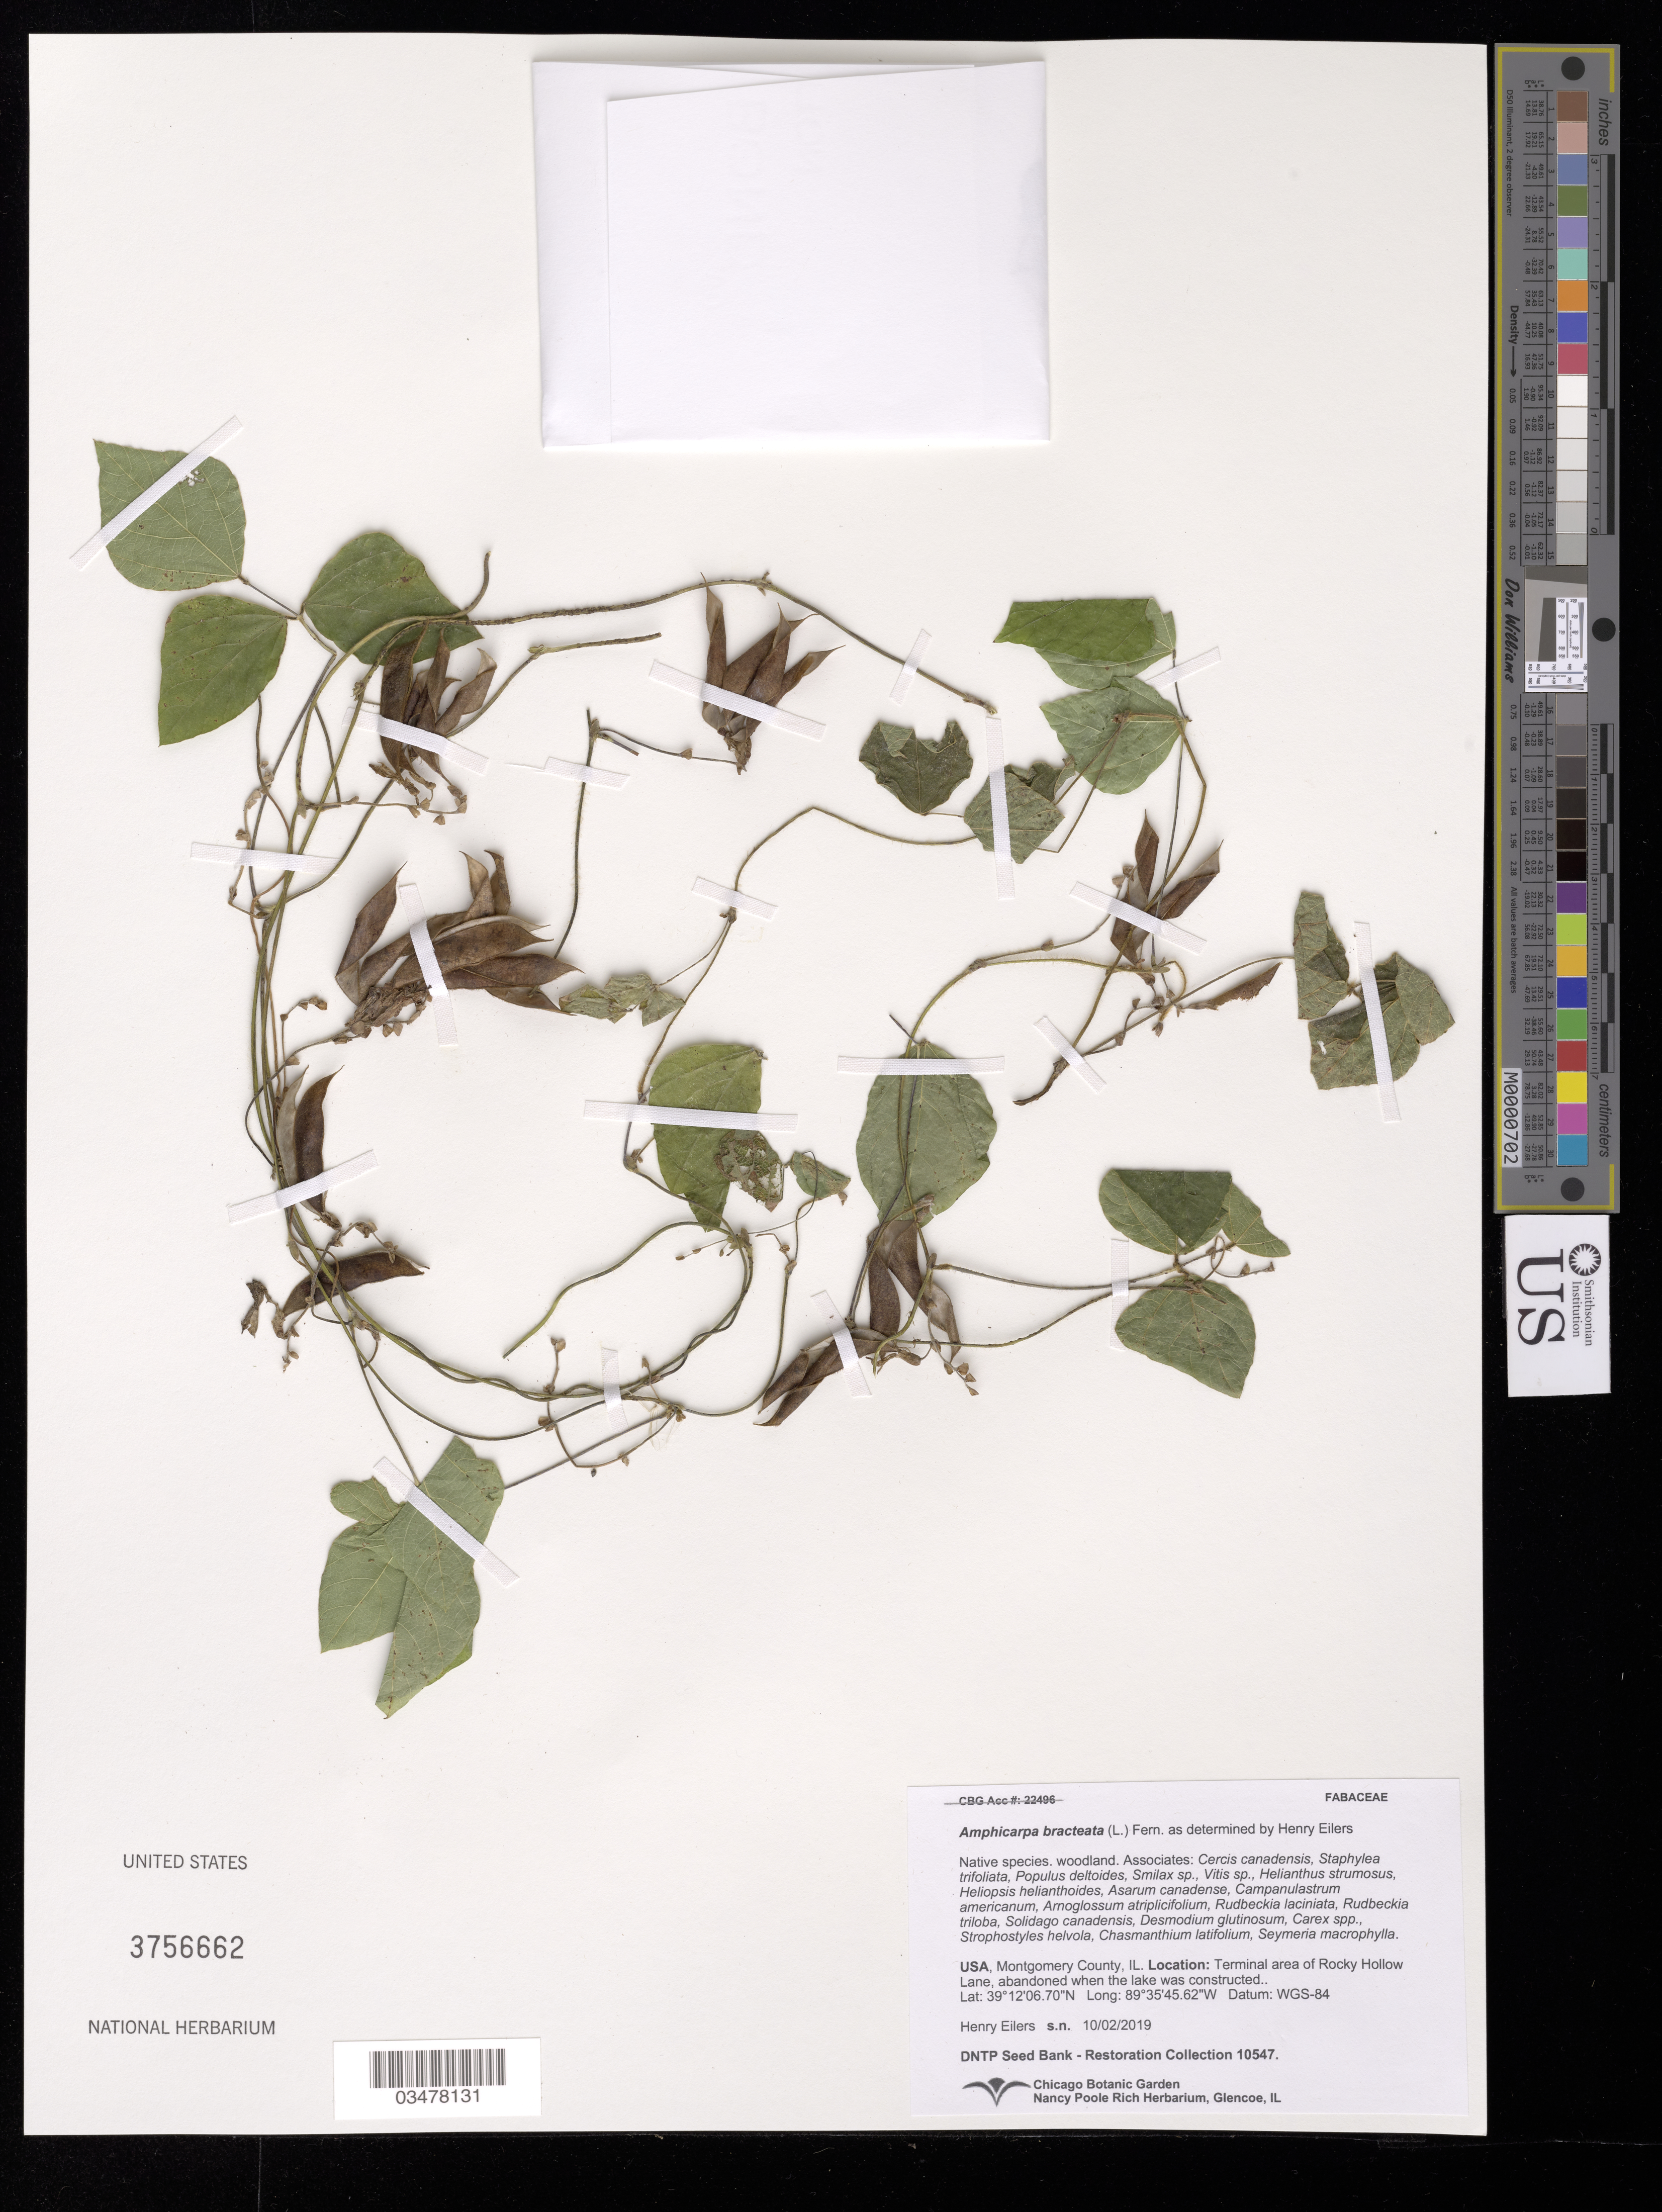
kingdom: Plantae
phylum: Tracheophyta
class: Magnoliopsida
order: Fabales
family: Fabaceae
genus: Amphicarpaea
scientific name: Amphicarpaea bracteata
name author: (L.) Fernald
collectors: H. Eilers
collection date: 2019-10-02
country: United States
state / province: Illinois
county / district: Montgomery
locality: Terminal area of Rocky Hollow Lane.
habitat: Woodland. With Smilax sp., Vitis sp., Carex sp., Rudbeckia triloba, ect.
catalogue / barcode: US 3756662